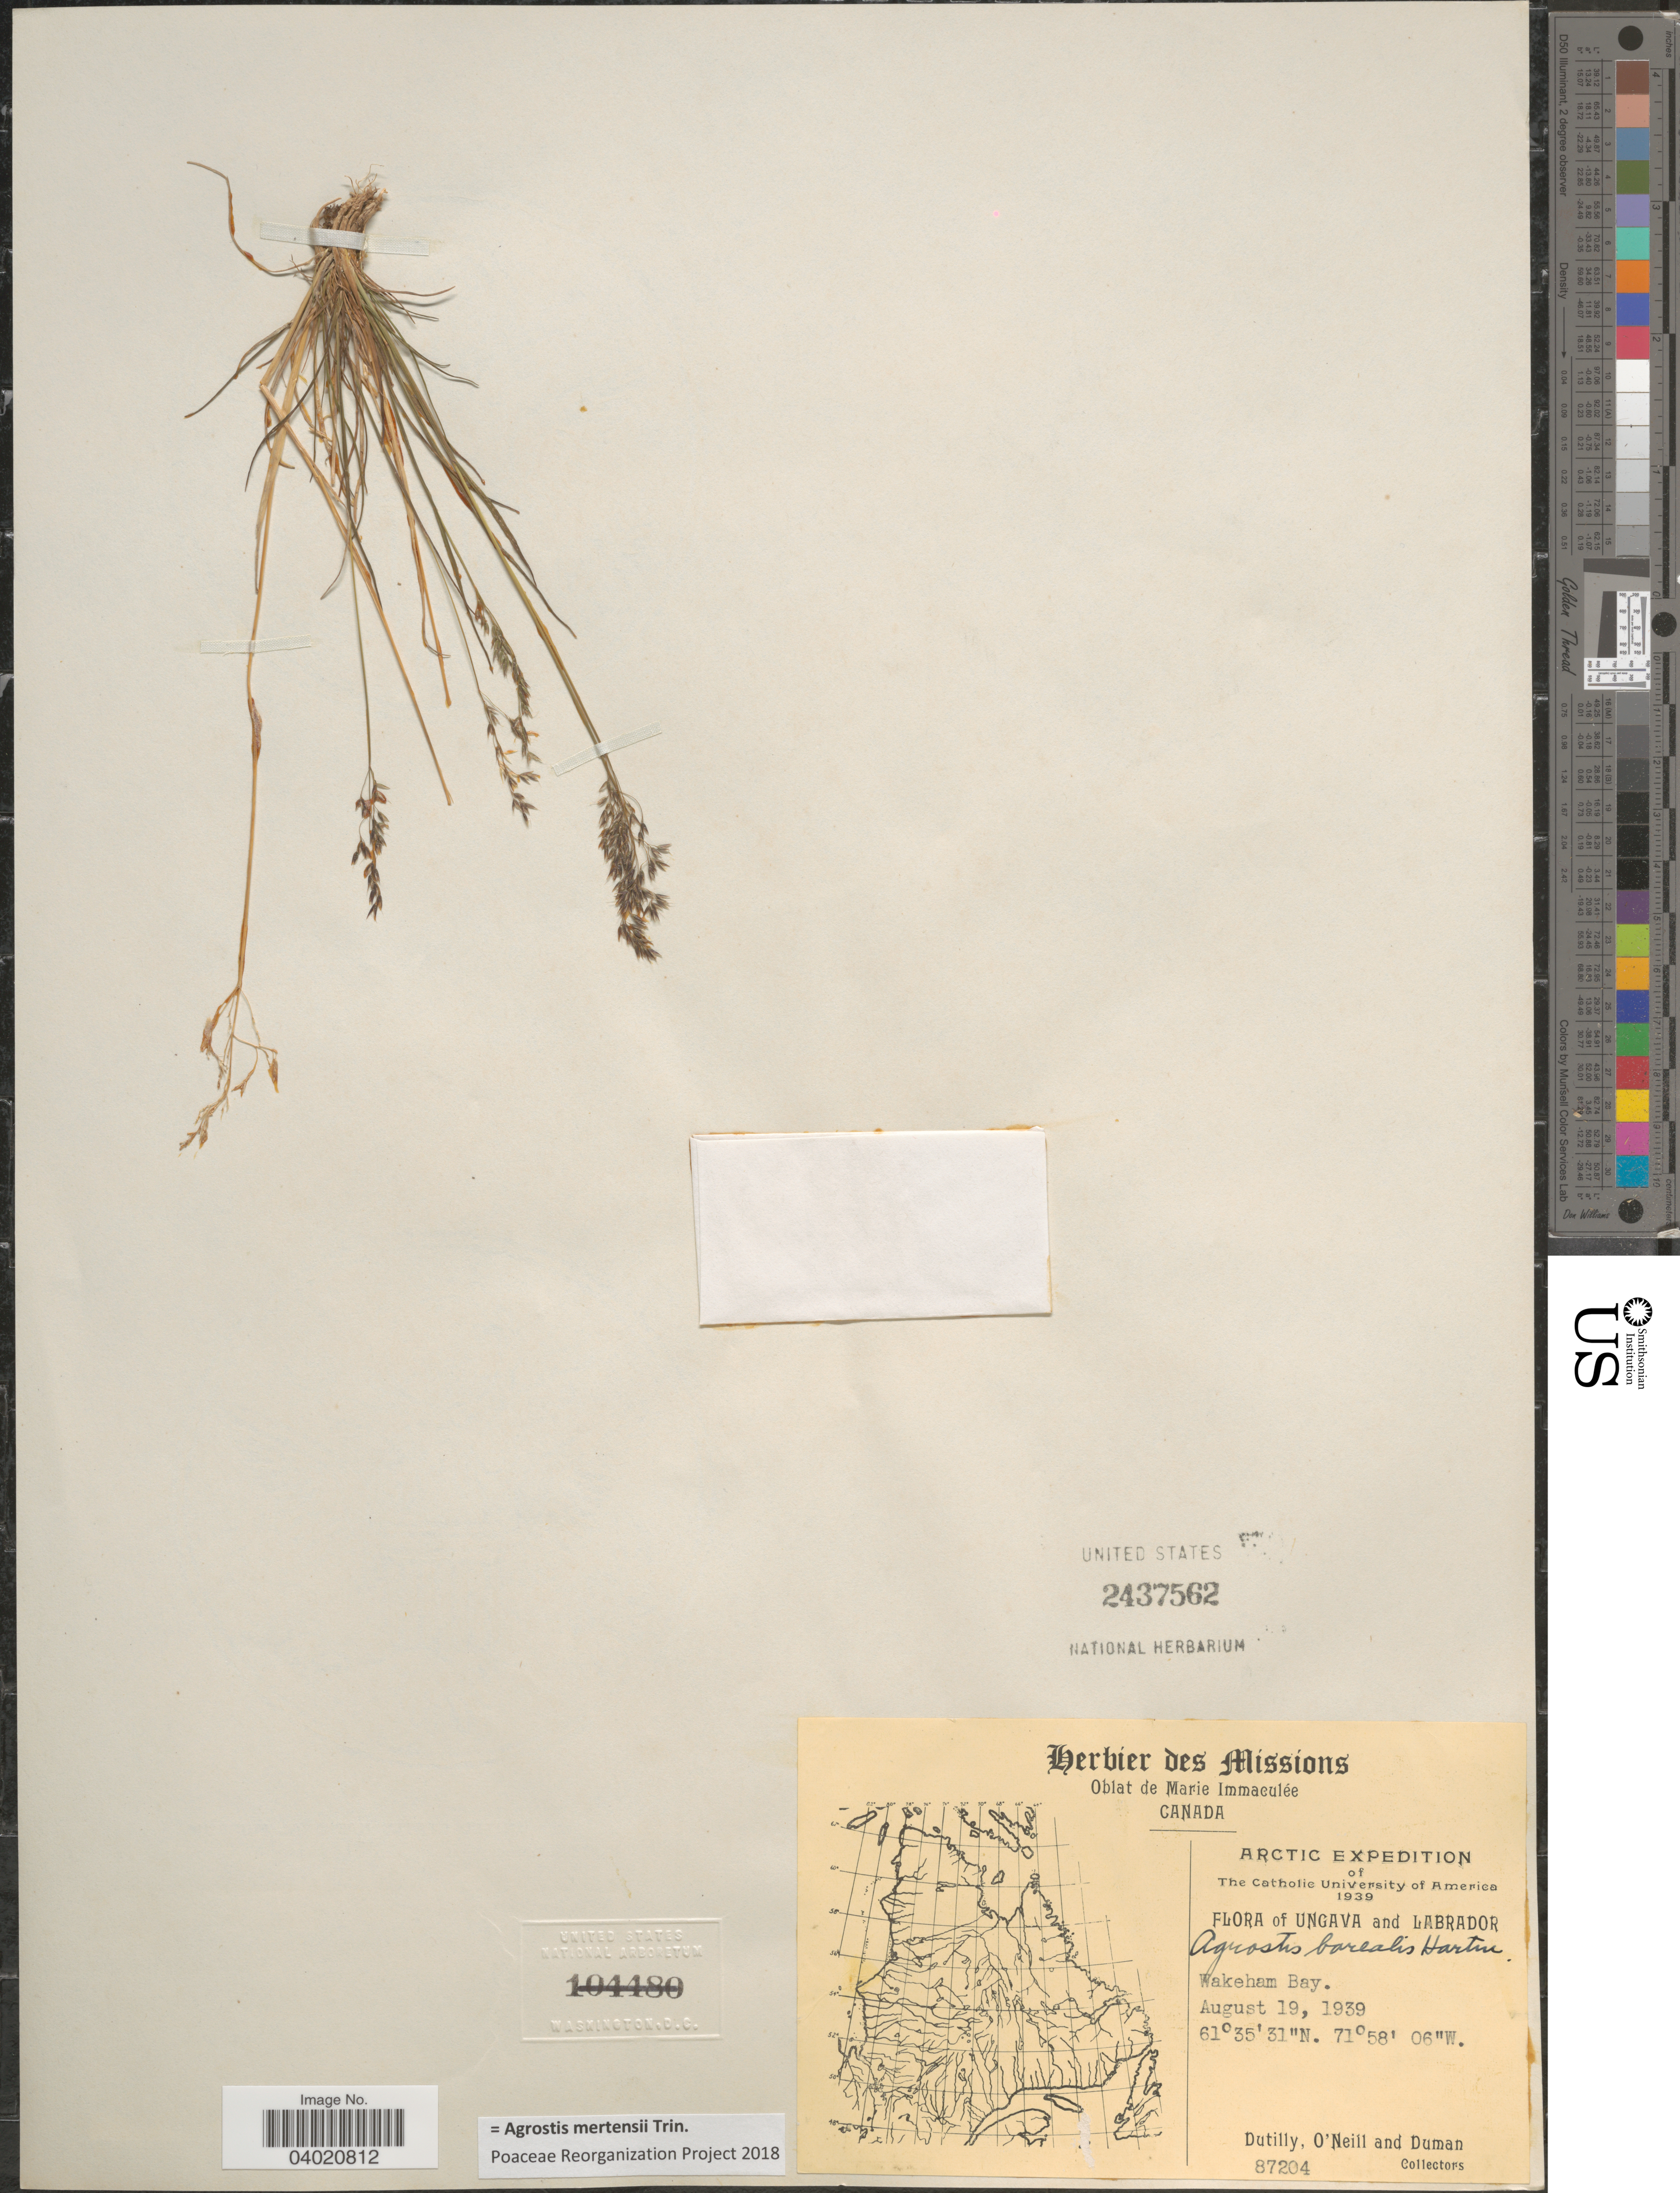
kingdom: Plantae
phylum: Tracheophyta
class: Liliopsida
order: Poales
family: Poaceae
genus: Agrostis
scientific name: Agrostis mertensii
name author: Trin.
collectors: -. Dutilly, O' Neill & -. Duman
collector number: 87204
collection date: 1939-08-19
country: Canada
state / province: Newfoundland and Labrador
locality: Ungava and Labrador. Wakeham Bay.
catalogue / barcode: US 2437562